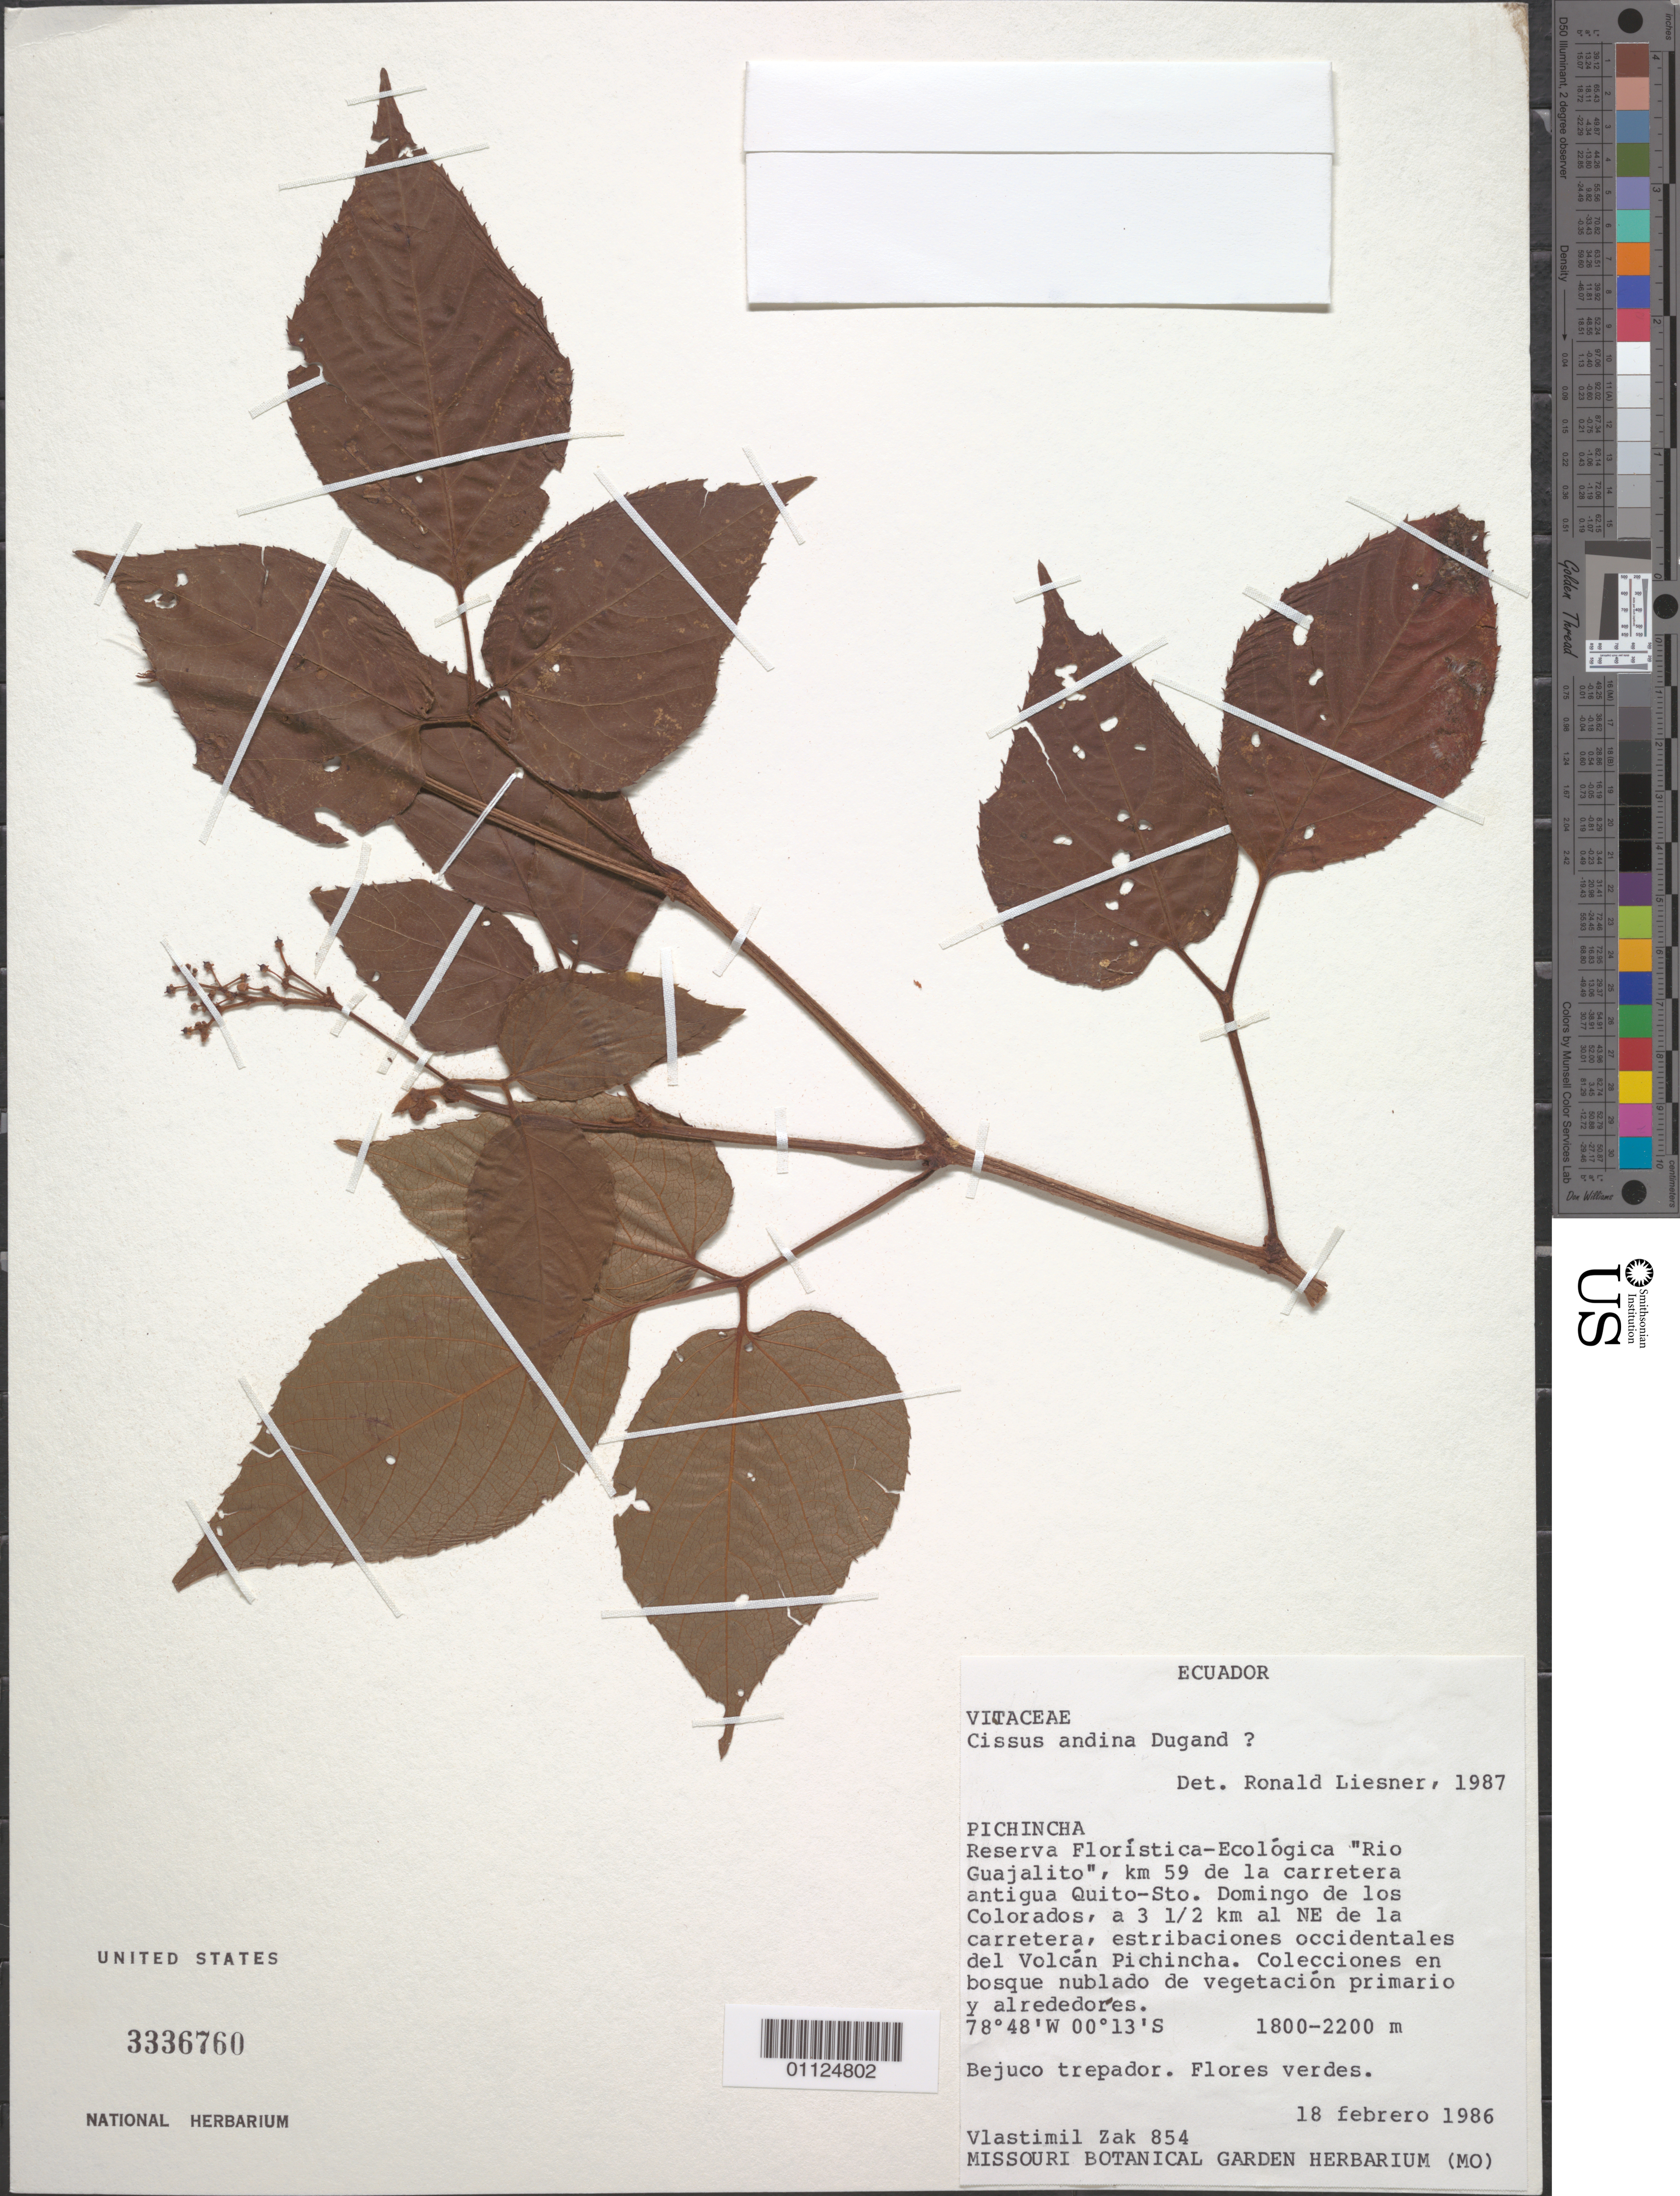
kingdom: Plantae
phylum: Tracheophyta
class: Magnoliopsida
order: Vitales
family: Vitaceae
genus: Cissus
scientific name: Cissus andina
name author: Dugand G.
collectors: V. Zak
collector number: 854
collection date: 1986-02-18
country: Ecuador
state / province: Pichincha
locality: Reserva Floristica-Ecologica "Rio Guajalito", km 59 de la carretera antiqua Quito-Sto. Domingo de los Colorados, a 3 1/2 km al NE de la carretera, estribaciones occidentales del Volcan Pichincha.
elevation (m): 1800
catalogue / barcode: US 3336760